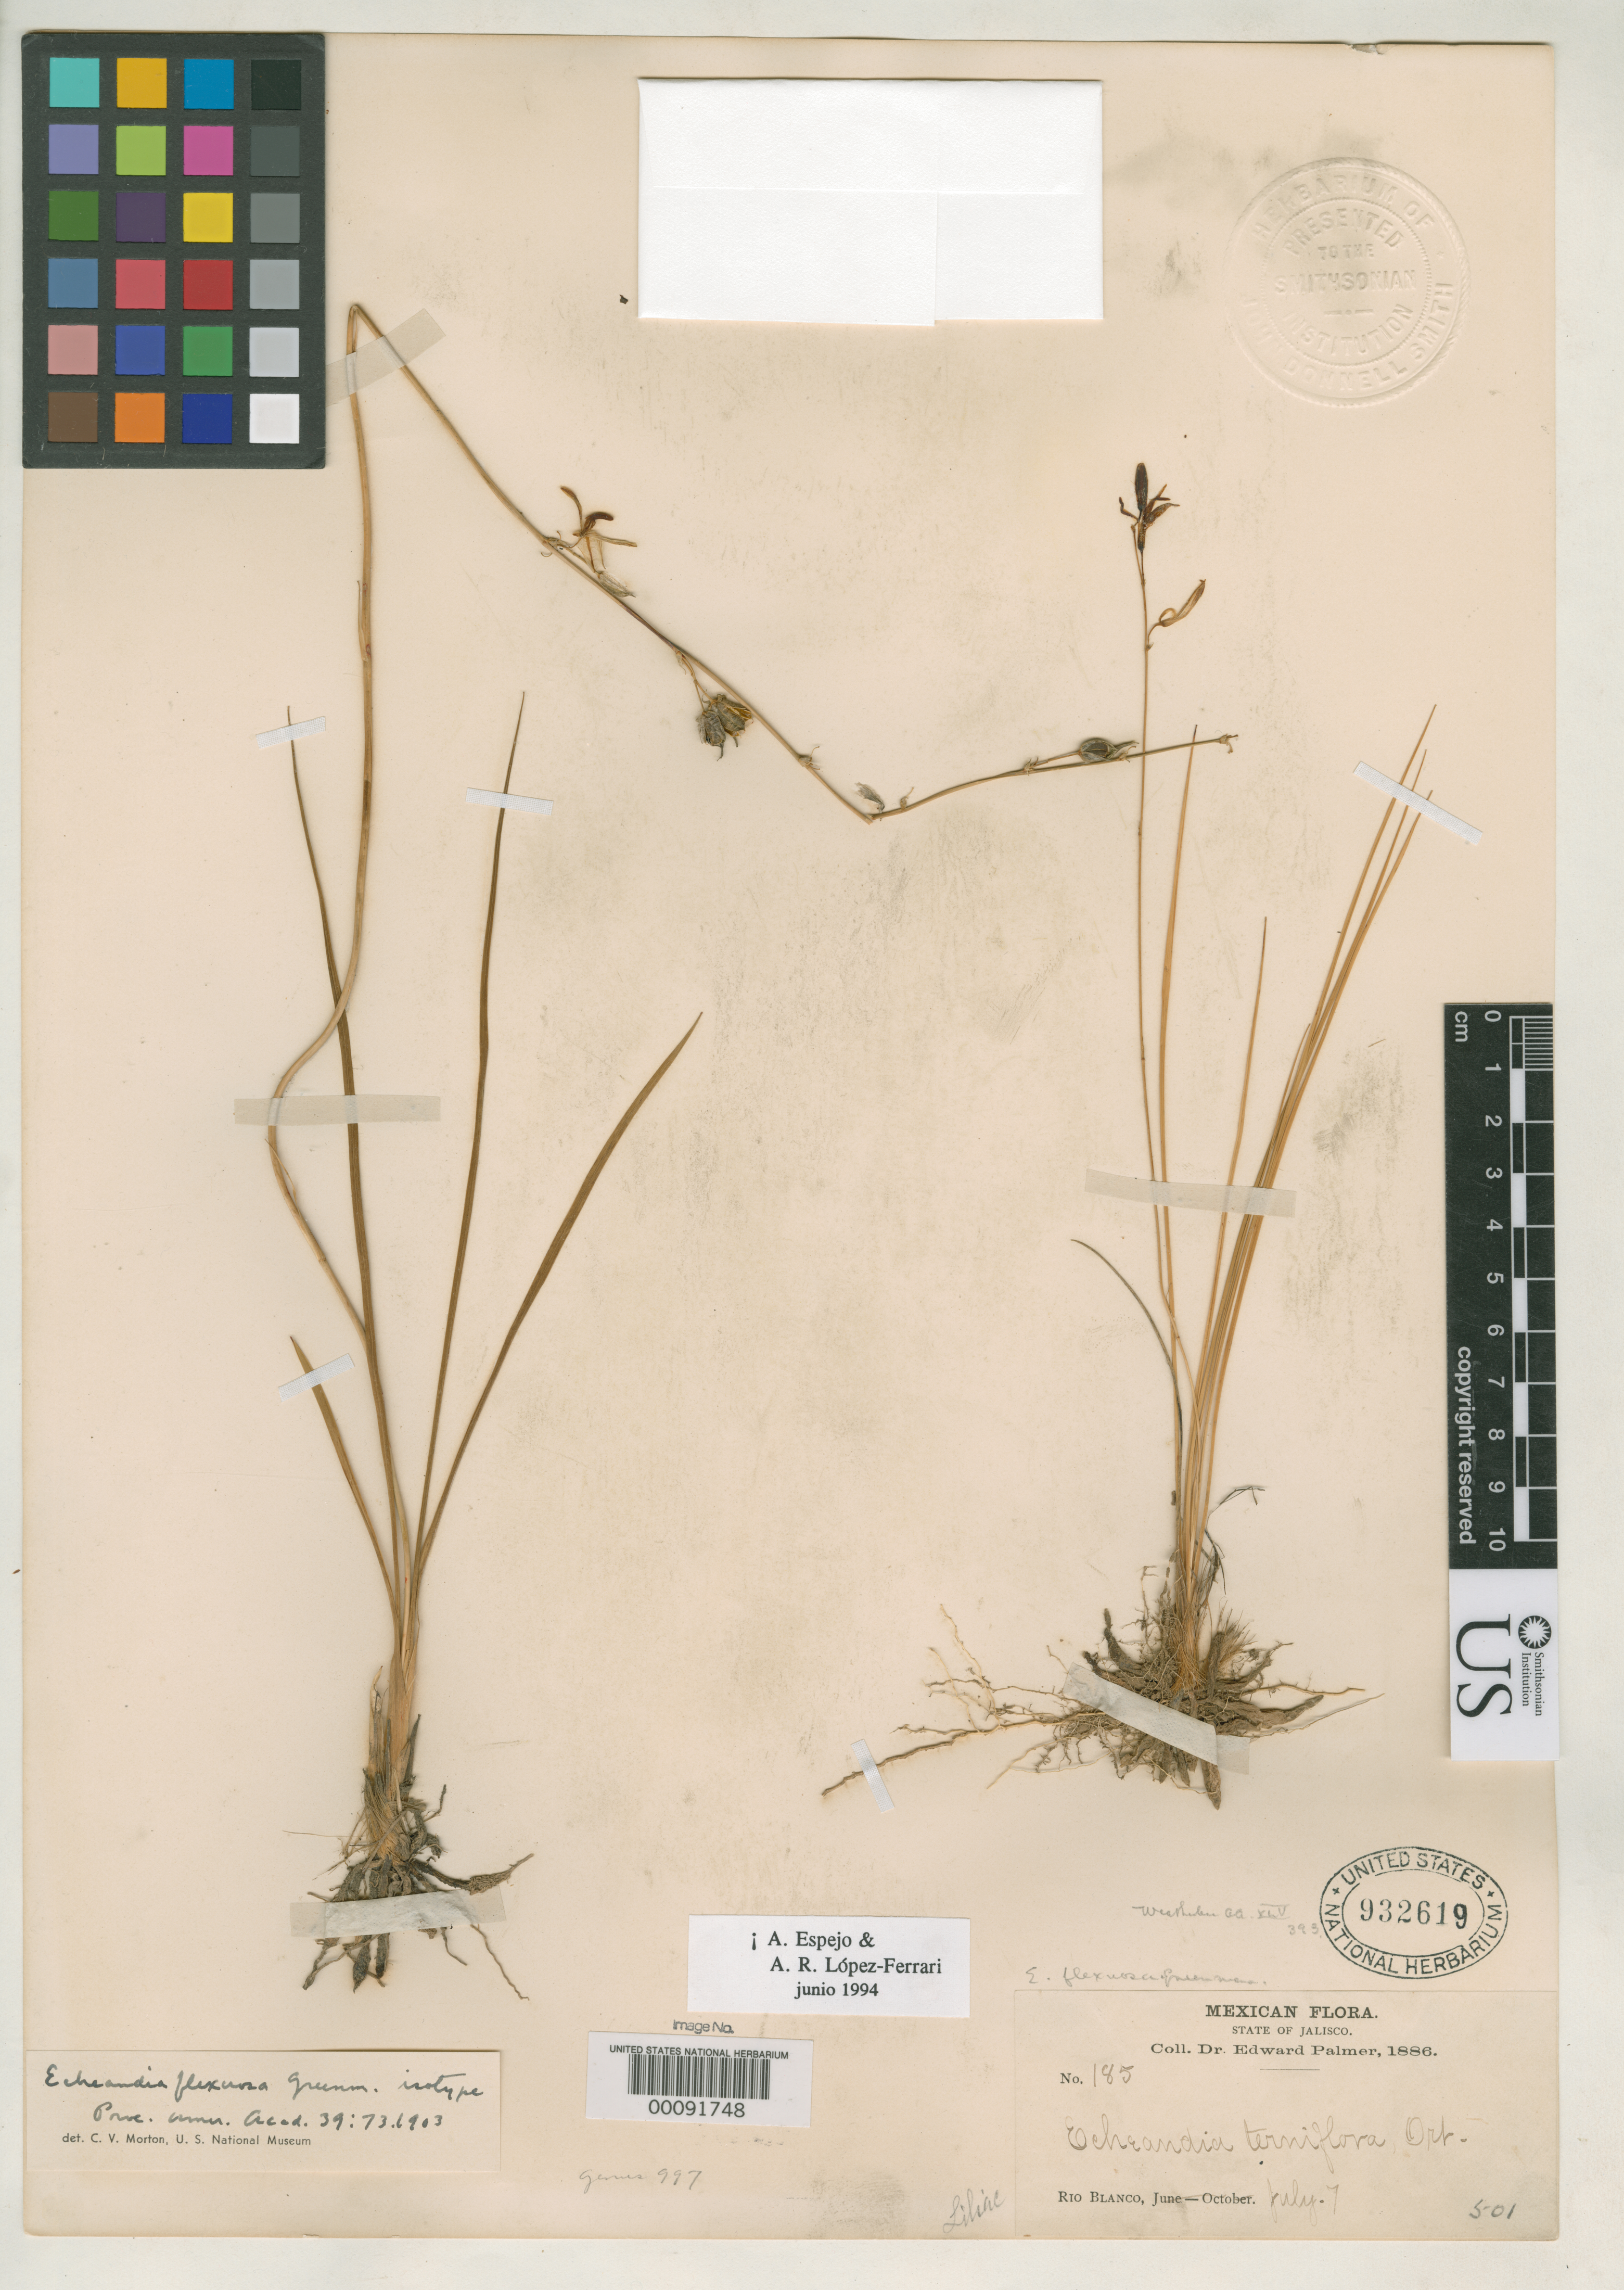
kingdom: Plantae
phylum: Tracheophyta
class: Liliopsida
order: Asparagales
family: Asparagaceae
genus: Echeandia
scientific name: Echeandia flexuosa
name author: Greenm.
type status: Isolectotype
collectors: E. Palmer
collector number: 185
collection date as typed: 07 Jul 1886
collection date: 1886-07-07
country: Mexico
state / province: Jalisco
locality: Rio Blanco.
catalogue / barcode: US 932619